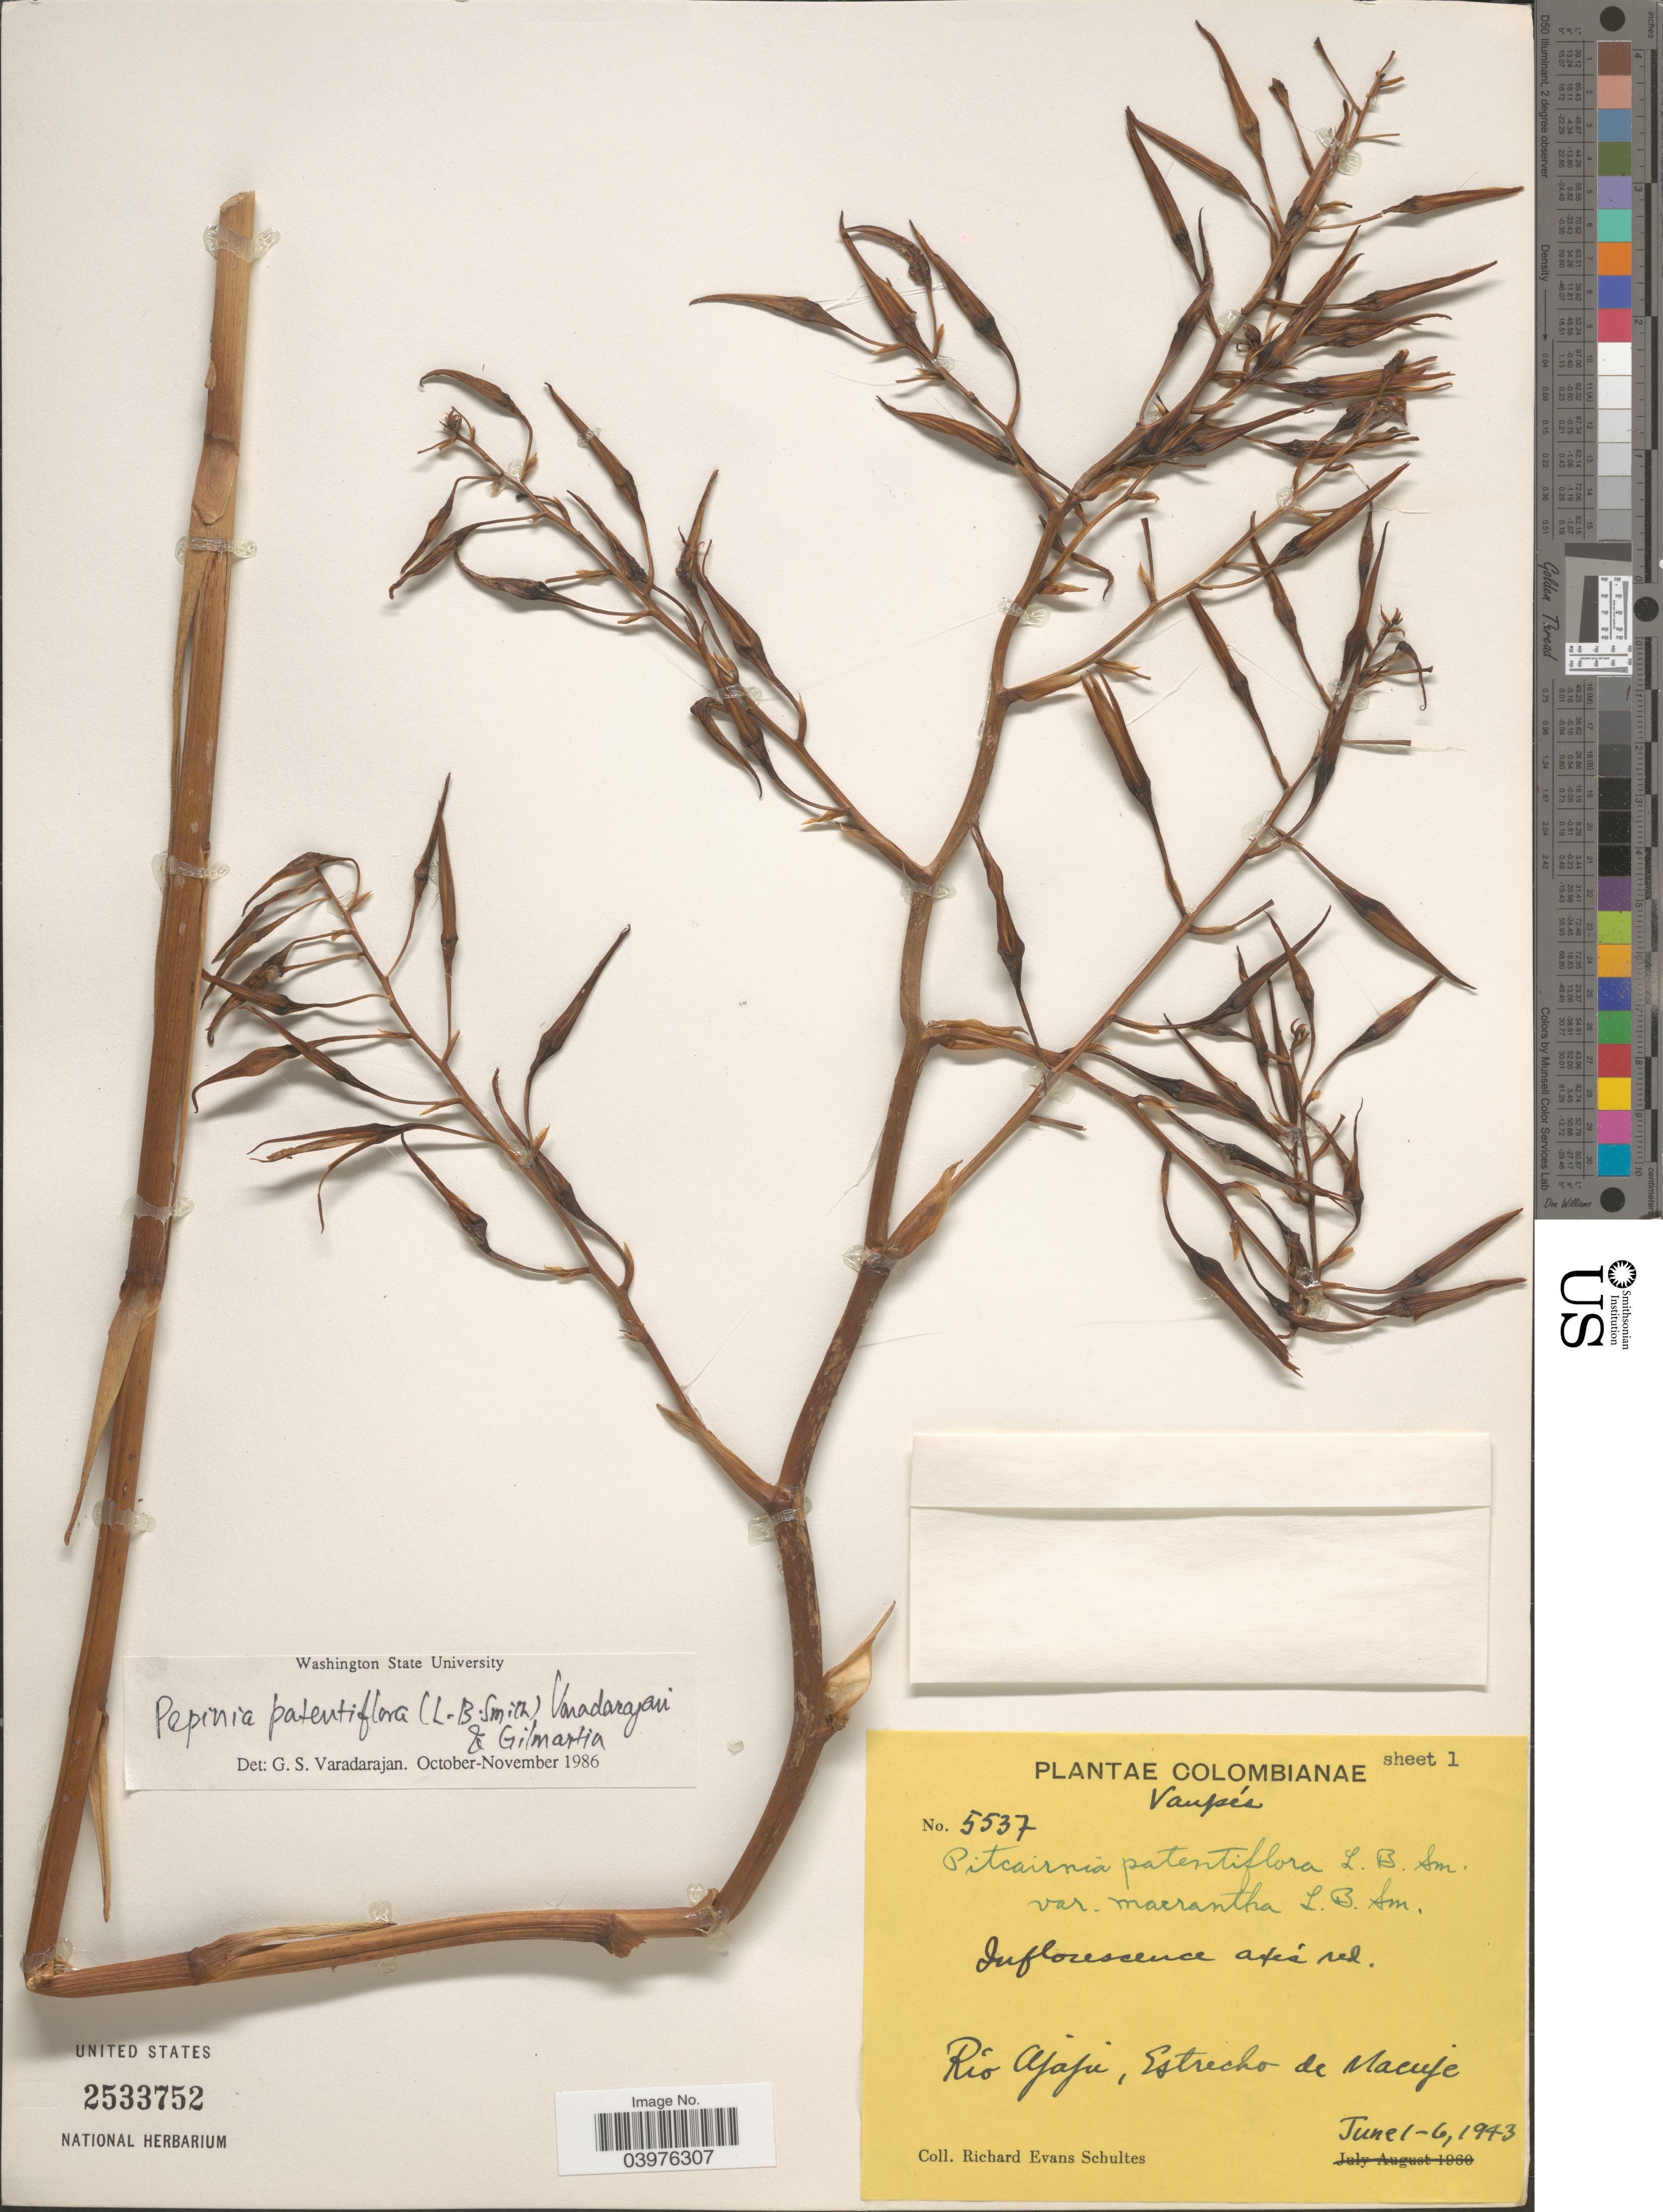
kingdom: Plantae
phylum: Tracheophyta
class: Liliopsida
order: Poales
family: Bromeliaceae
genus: Pitcairnia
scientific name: Pitcairnia patentiflora var. subintegra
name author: L.B. Sm.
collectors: R. E. Schultes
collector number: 5537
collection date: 1943-06-01/1943-06-06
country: Colombia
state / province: Vaupés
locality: Río Ajaju, Estrecho de Macuje.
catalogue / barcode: US 2533752